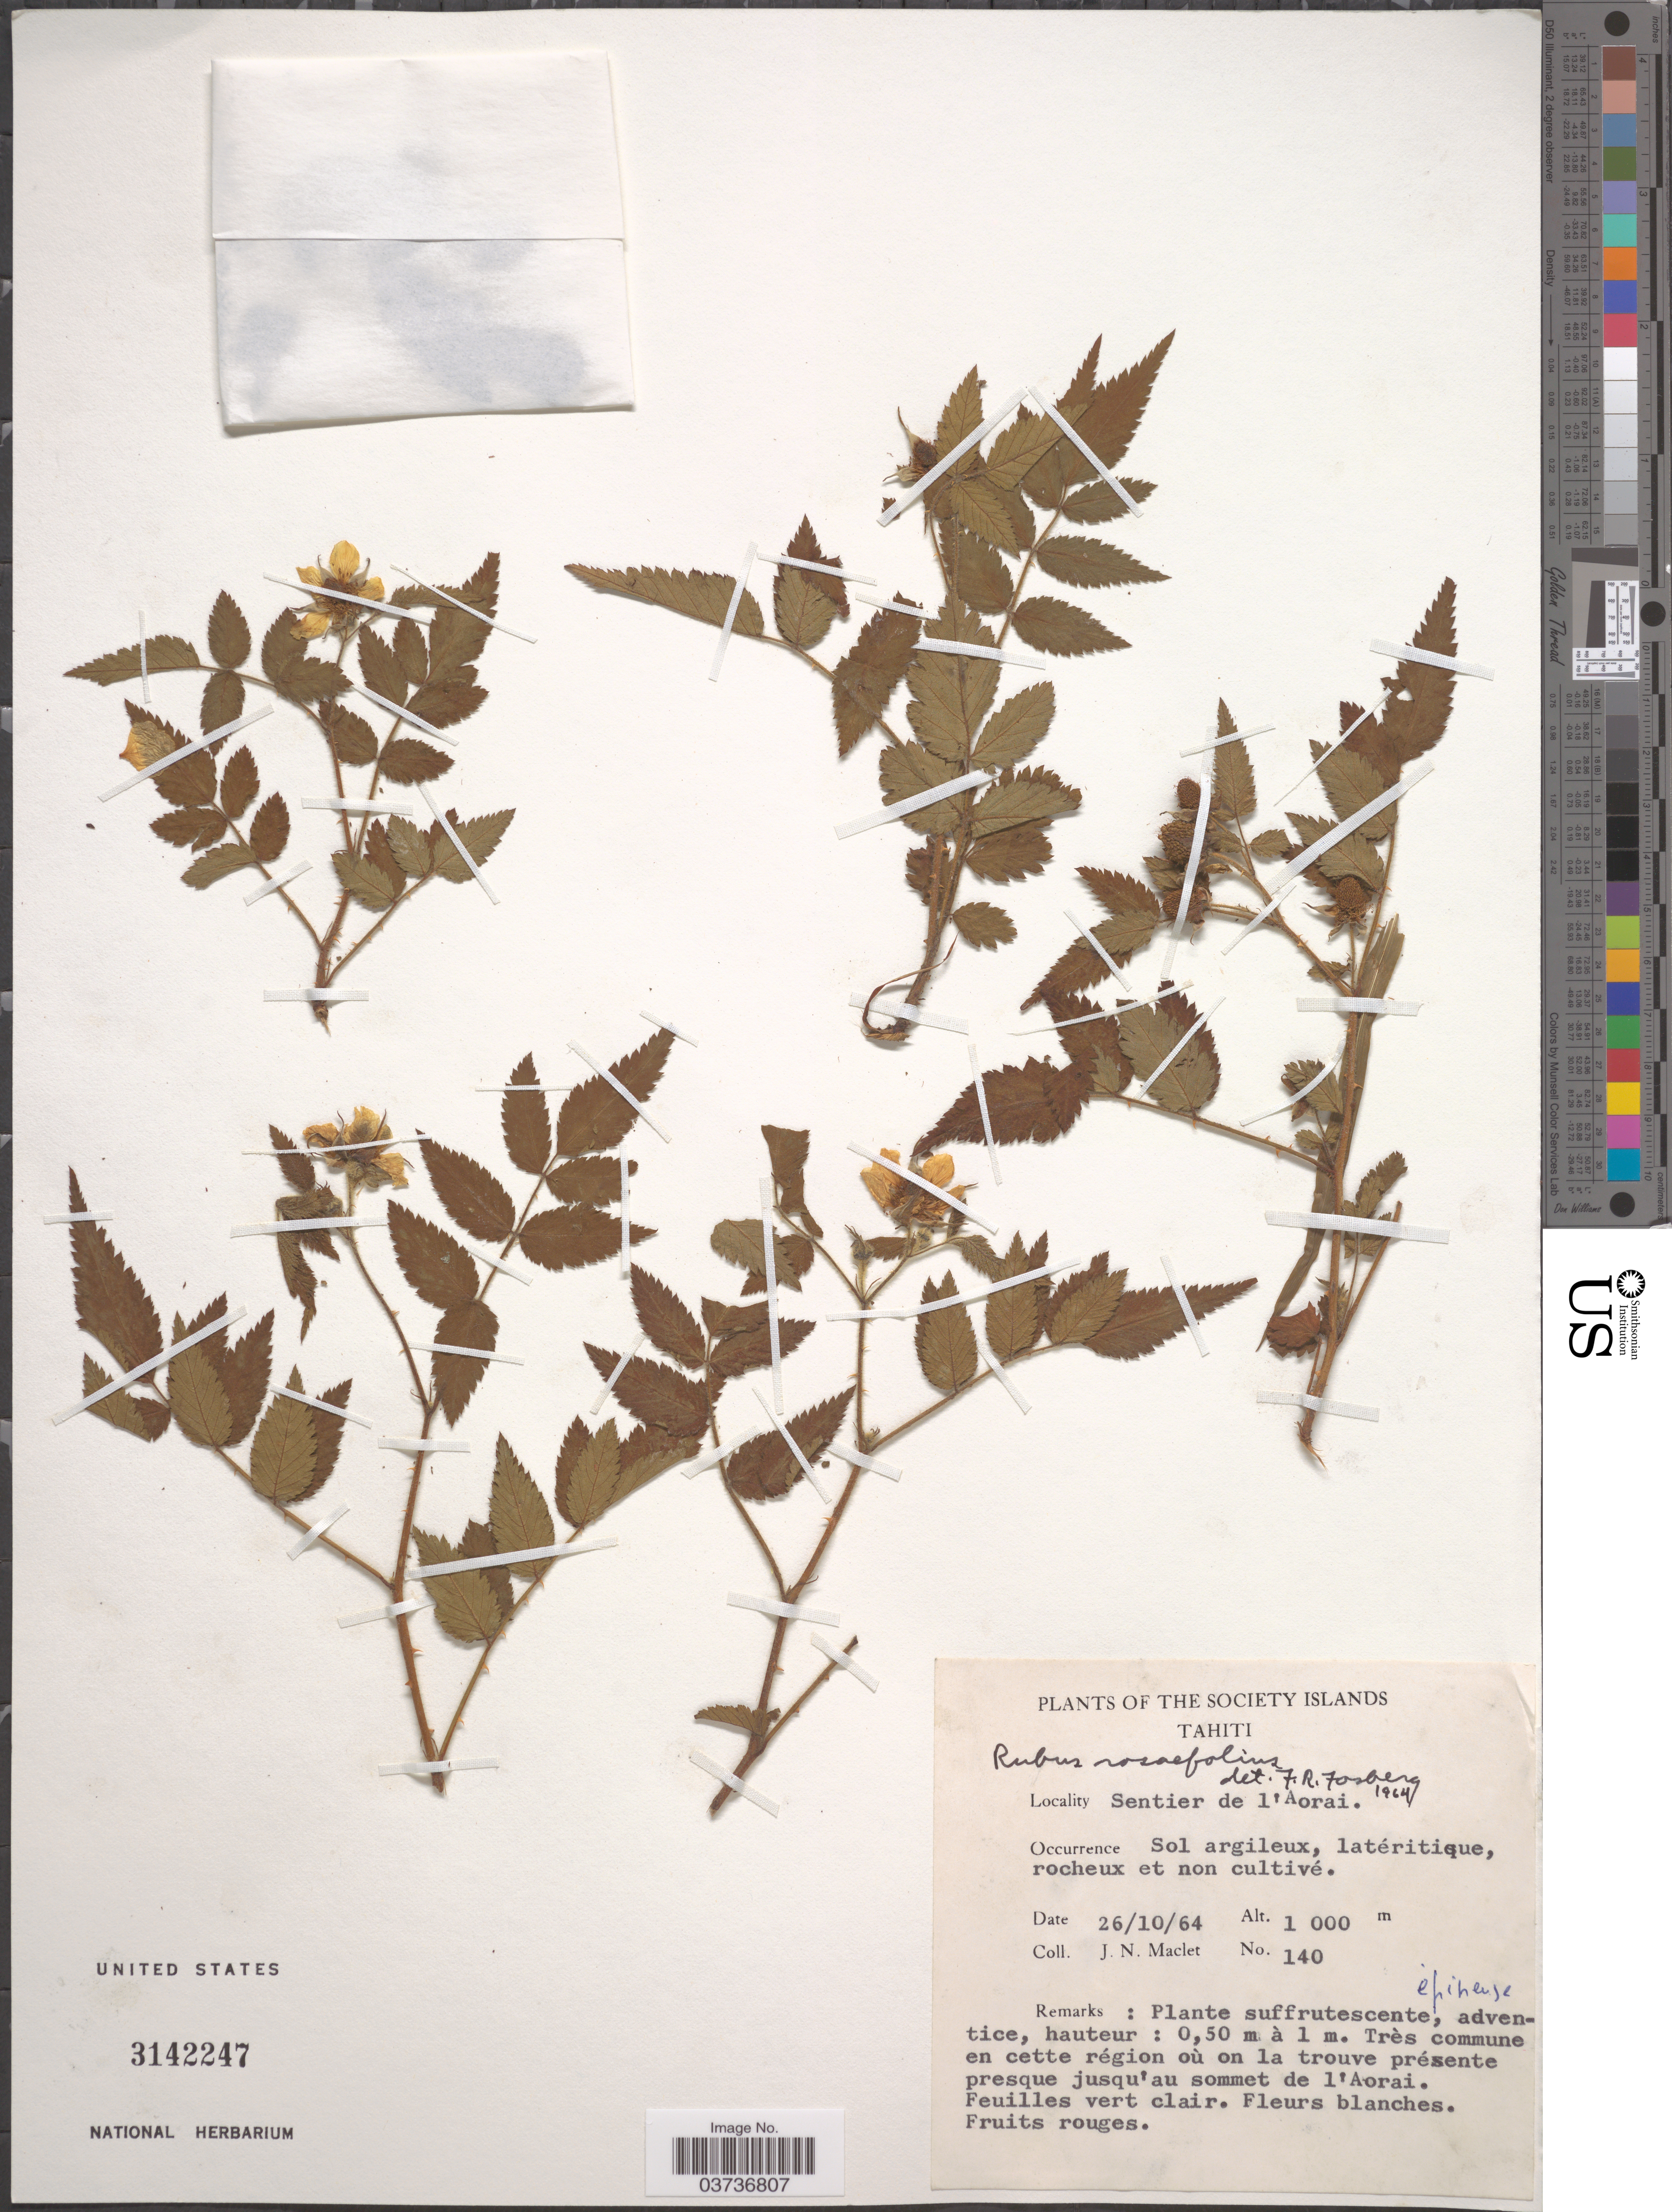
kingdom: Plantae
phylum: Tracheophyta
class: Magnoliopsida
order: Rosales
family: Rosaceae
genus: Rubus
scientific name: Rubus rosaefolius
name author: Sm.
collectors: J. Maclet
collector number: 140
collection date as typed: Transcribed d/m/y: 26/10/64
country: French Polynesia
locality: Society Islands. Tahiti. Sentier de L'aorai.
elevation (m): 1000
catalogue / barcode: US 3142247